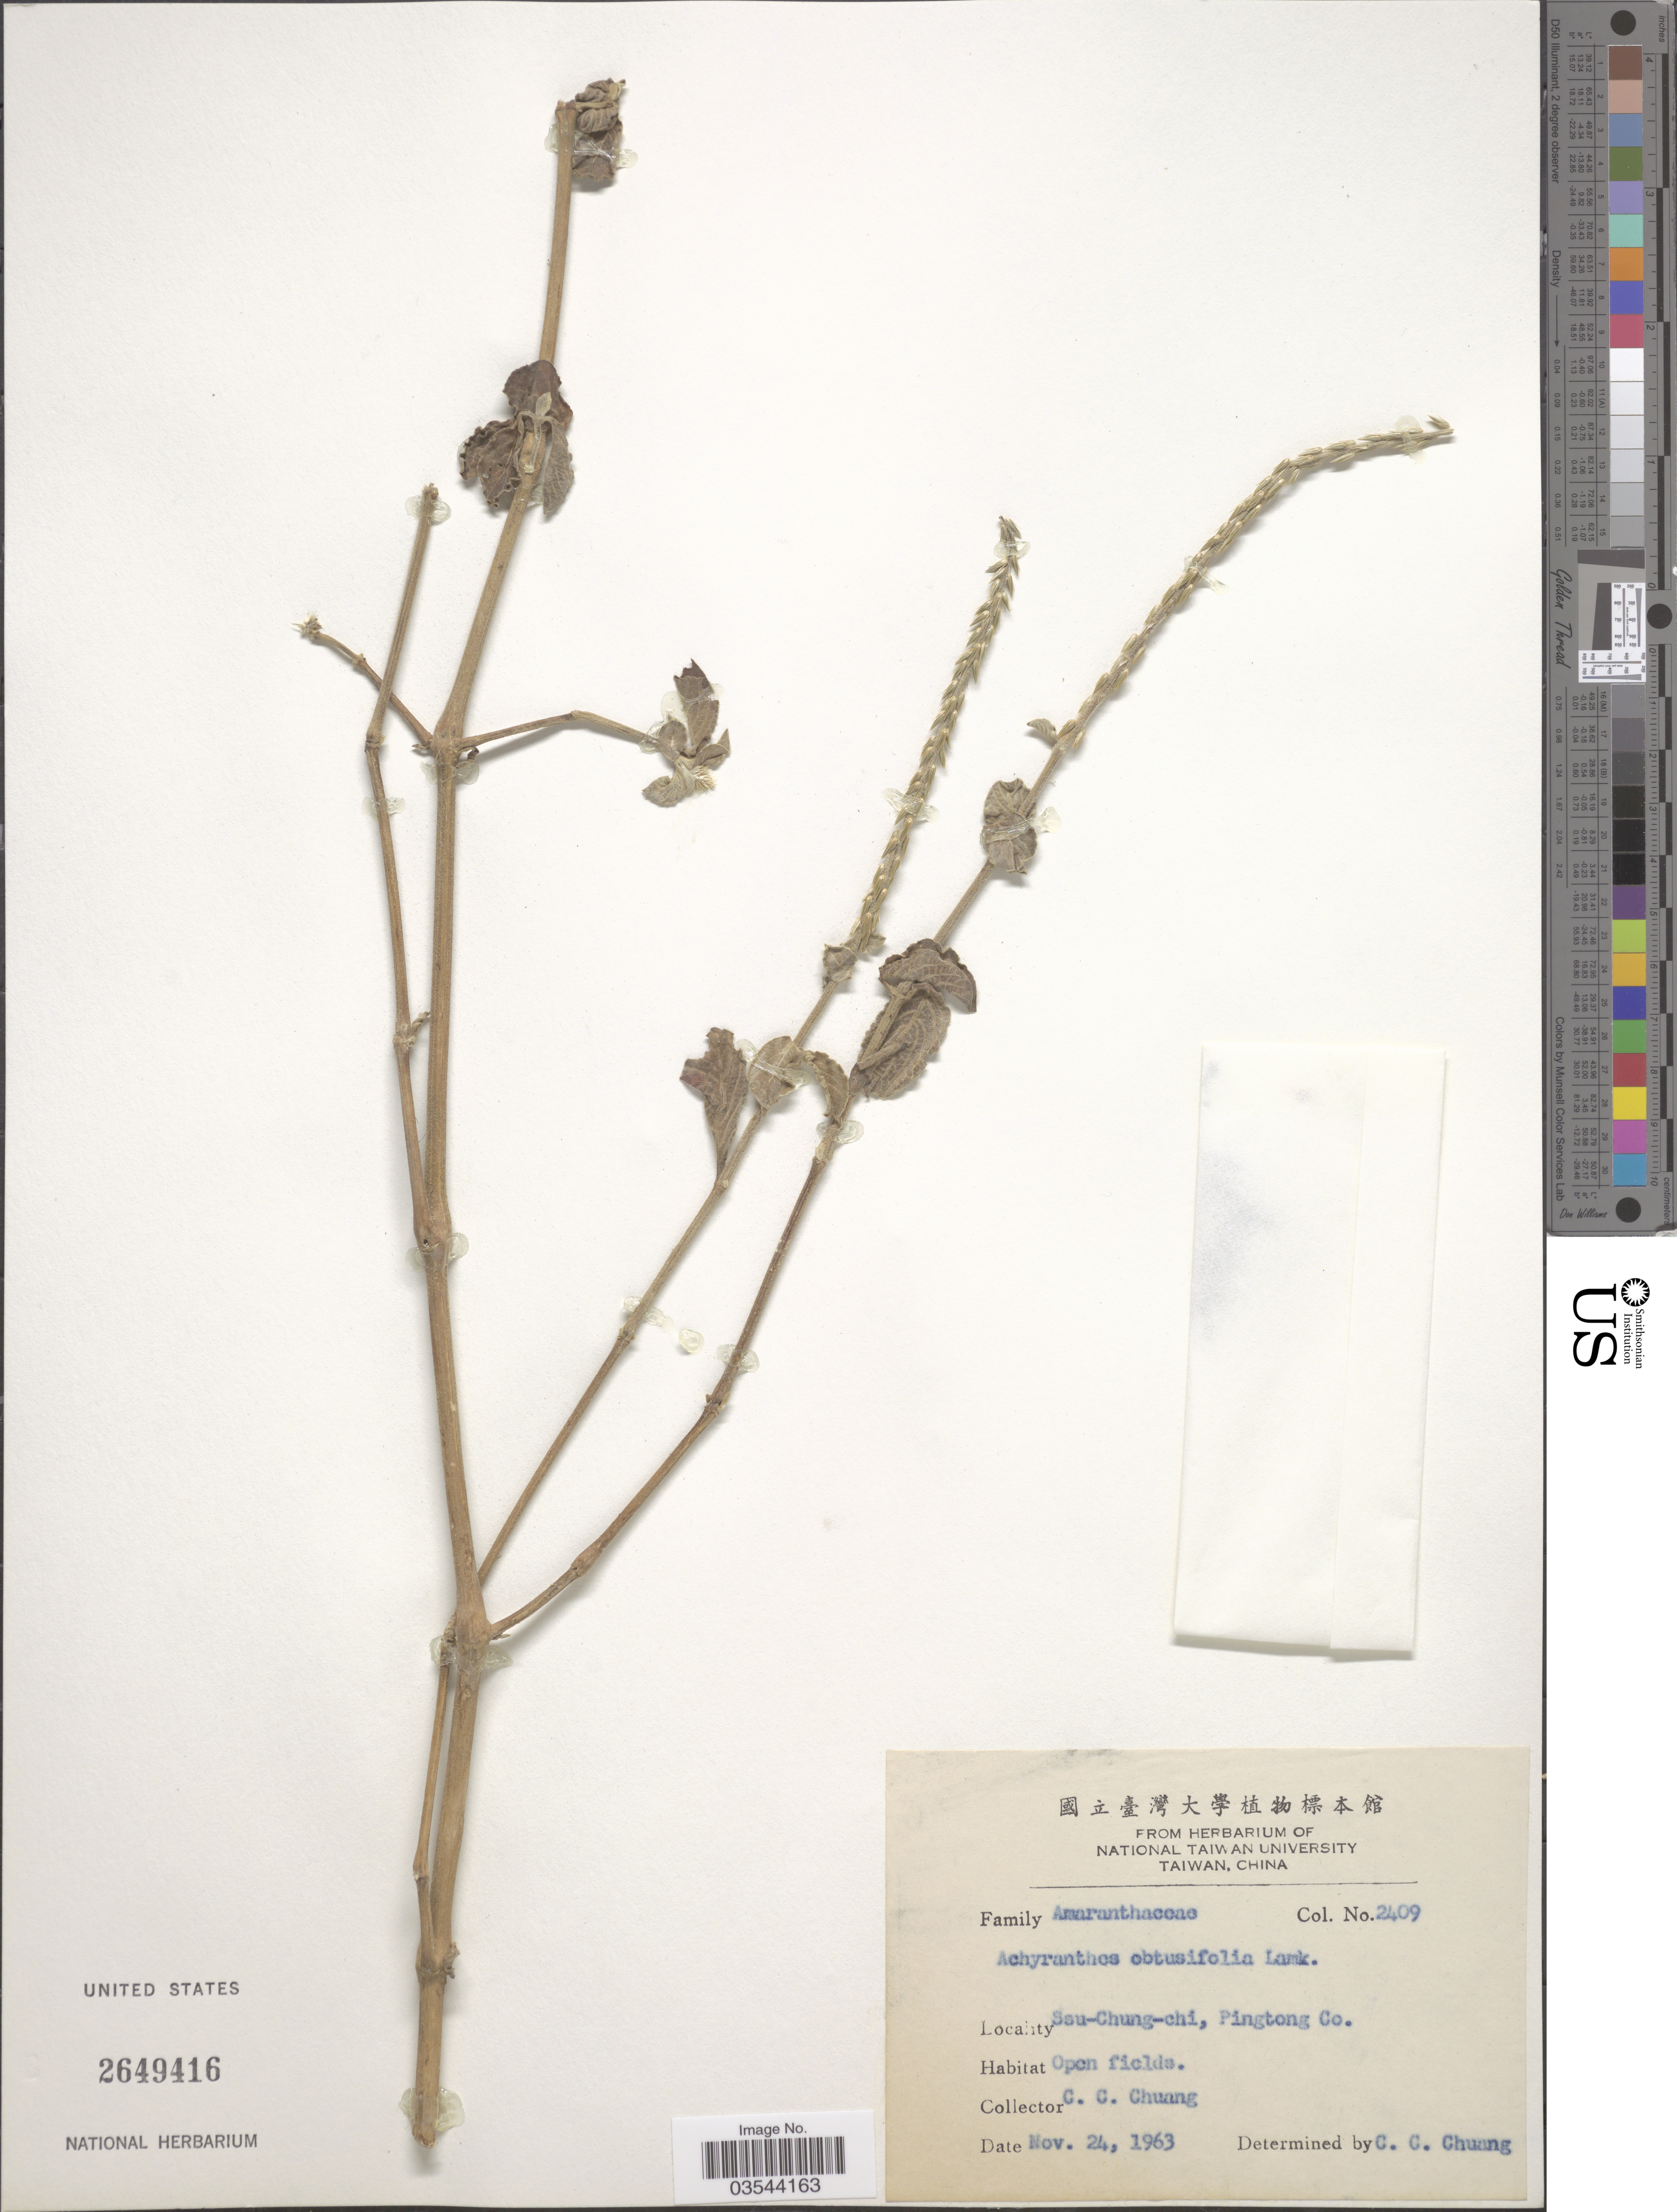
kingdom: Plantae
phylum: Tracheophyta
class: Magnoliopsida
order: Caryophyllales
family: Amaranthaceae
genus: Achyranthes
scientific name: Achyranthes obtusifolia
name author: Lam.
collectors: C. C. Chuang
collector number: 2409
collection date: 1963-11-24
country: Taiwan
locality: Ssu-Chung-chi, Pingtong Co.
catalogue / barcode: US 2649416